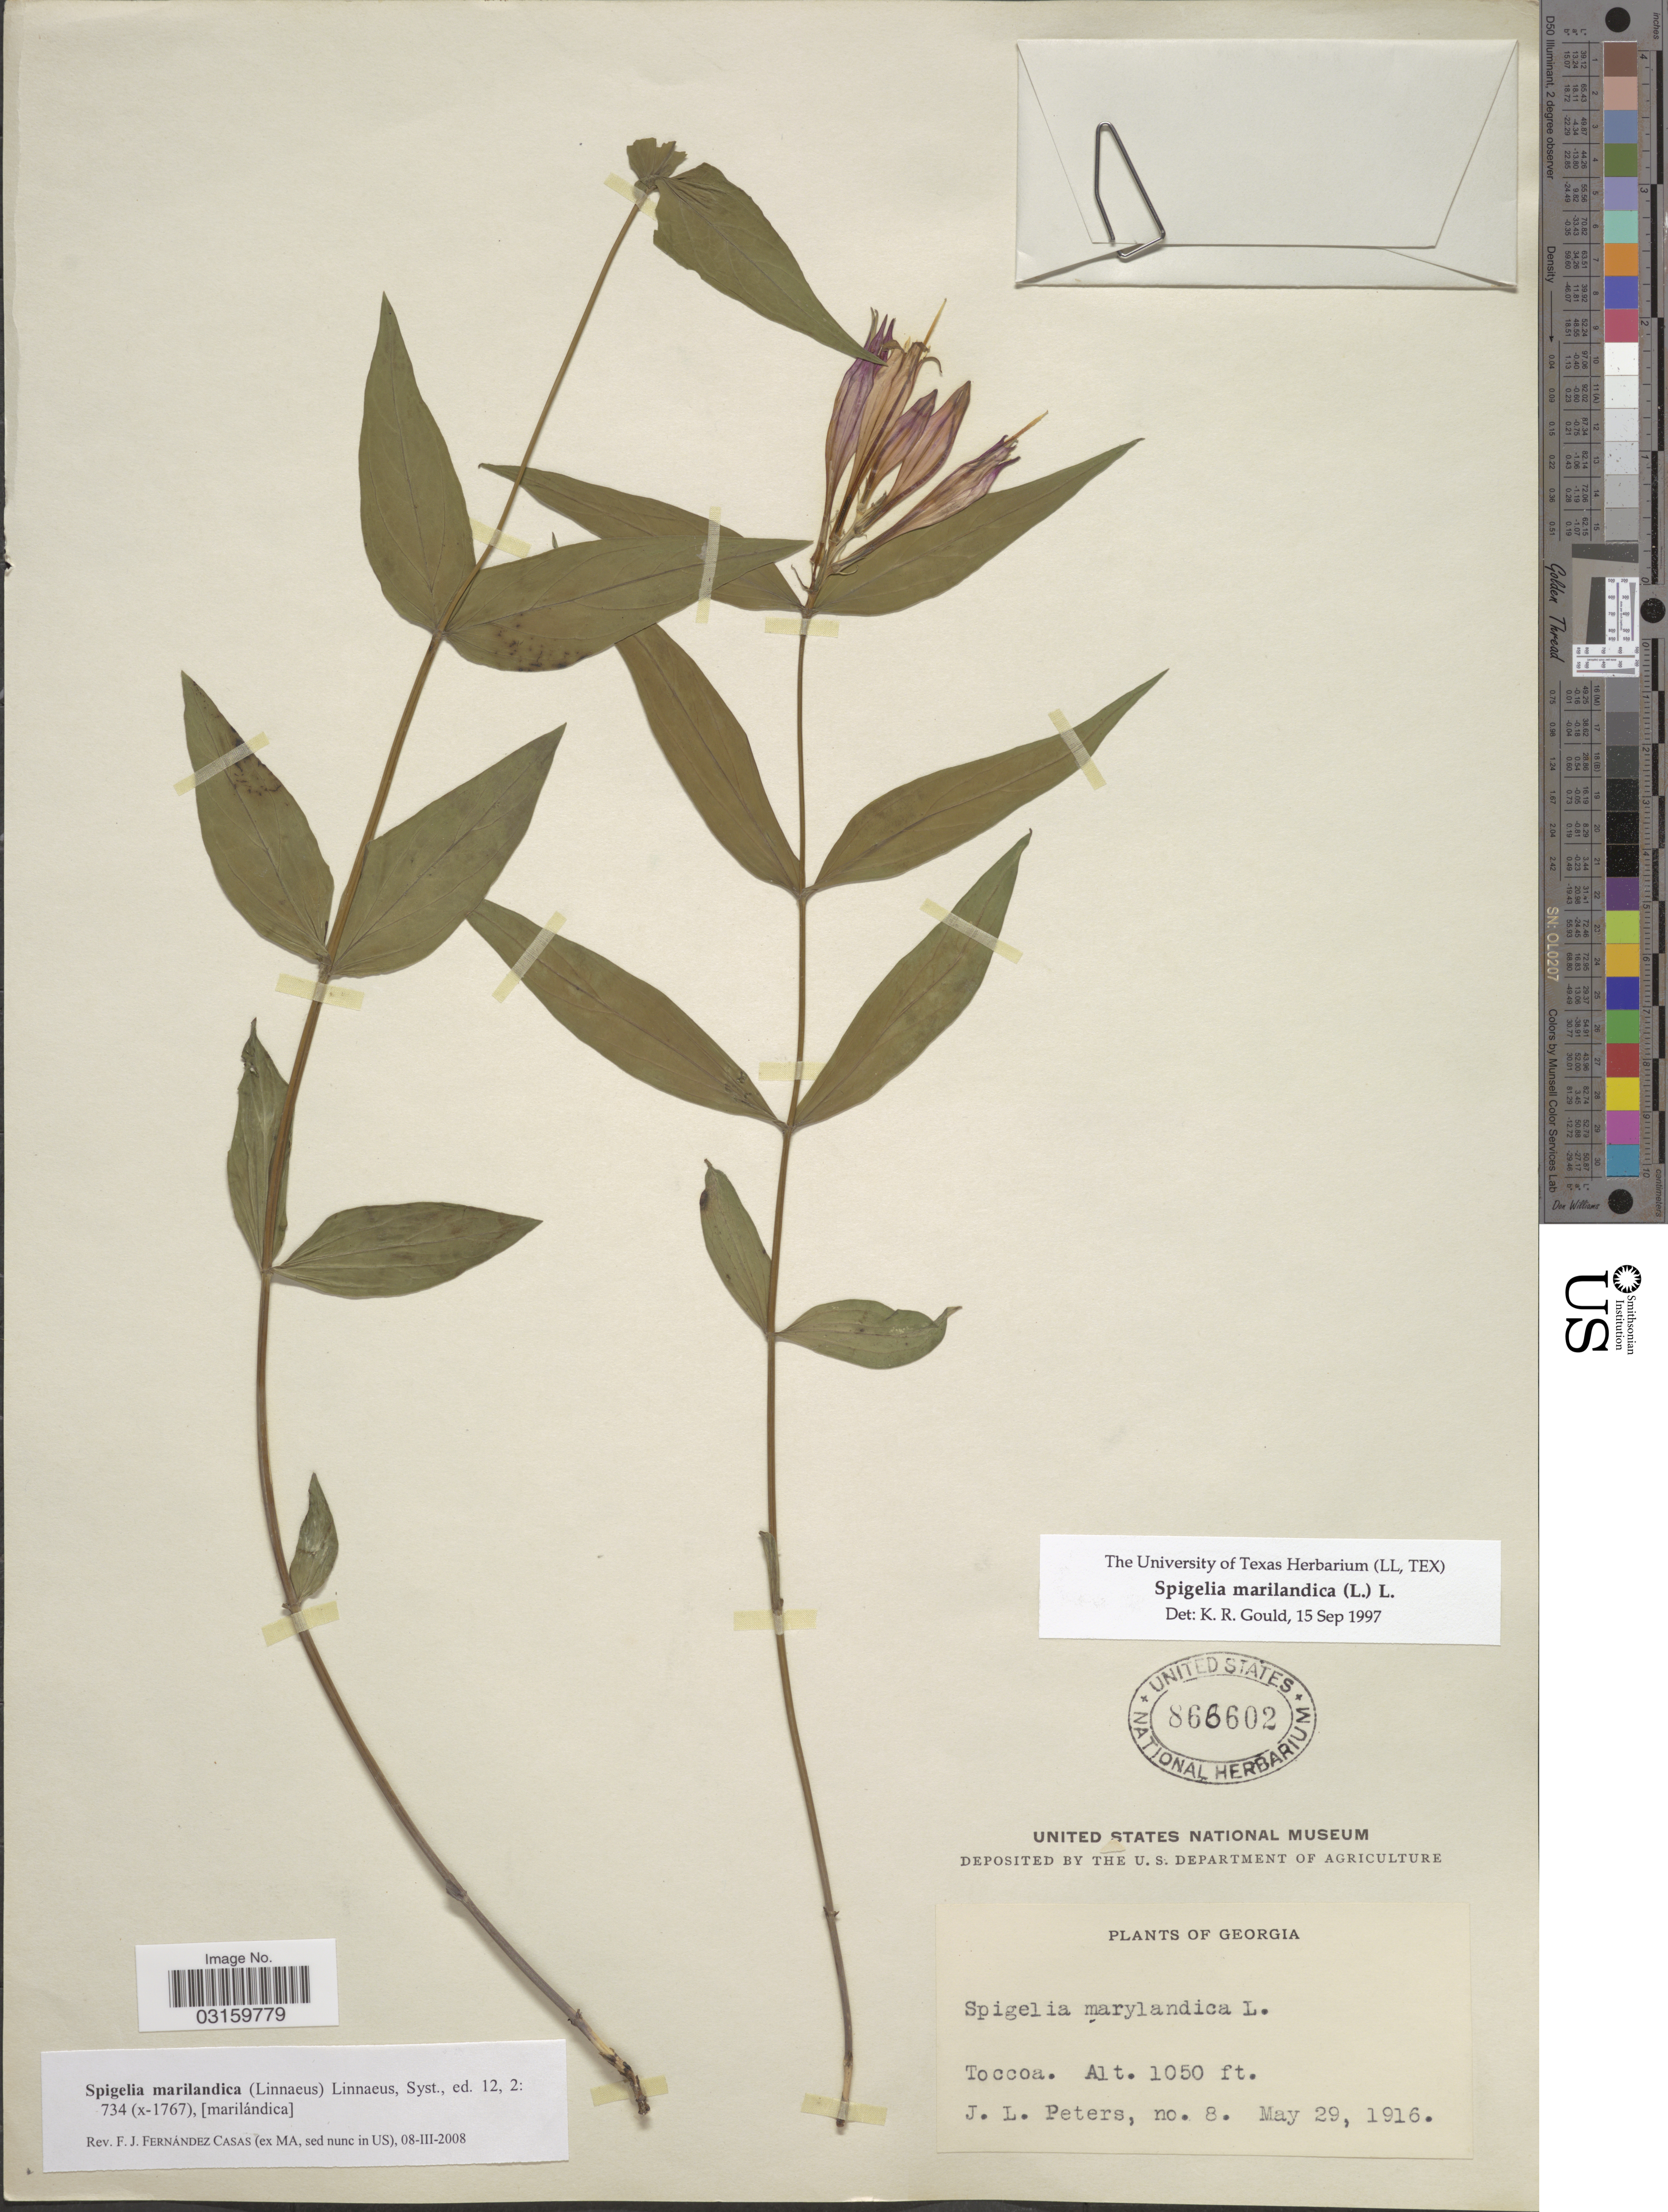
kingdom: Plantae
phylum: Tracheophyta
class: Magnoliopsida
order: Gentianales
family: Loganiaceae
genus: Spigelia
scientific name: Spigelia marilandica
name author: (L.) L.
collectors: J. L. Peters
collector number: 8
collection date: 1916-05-29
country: United States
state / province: Georgia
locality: Toccoa.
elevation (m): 320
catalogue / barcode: US 866602